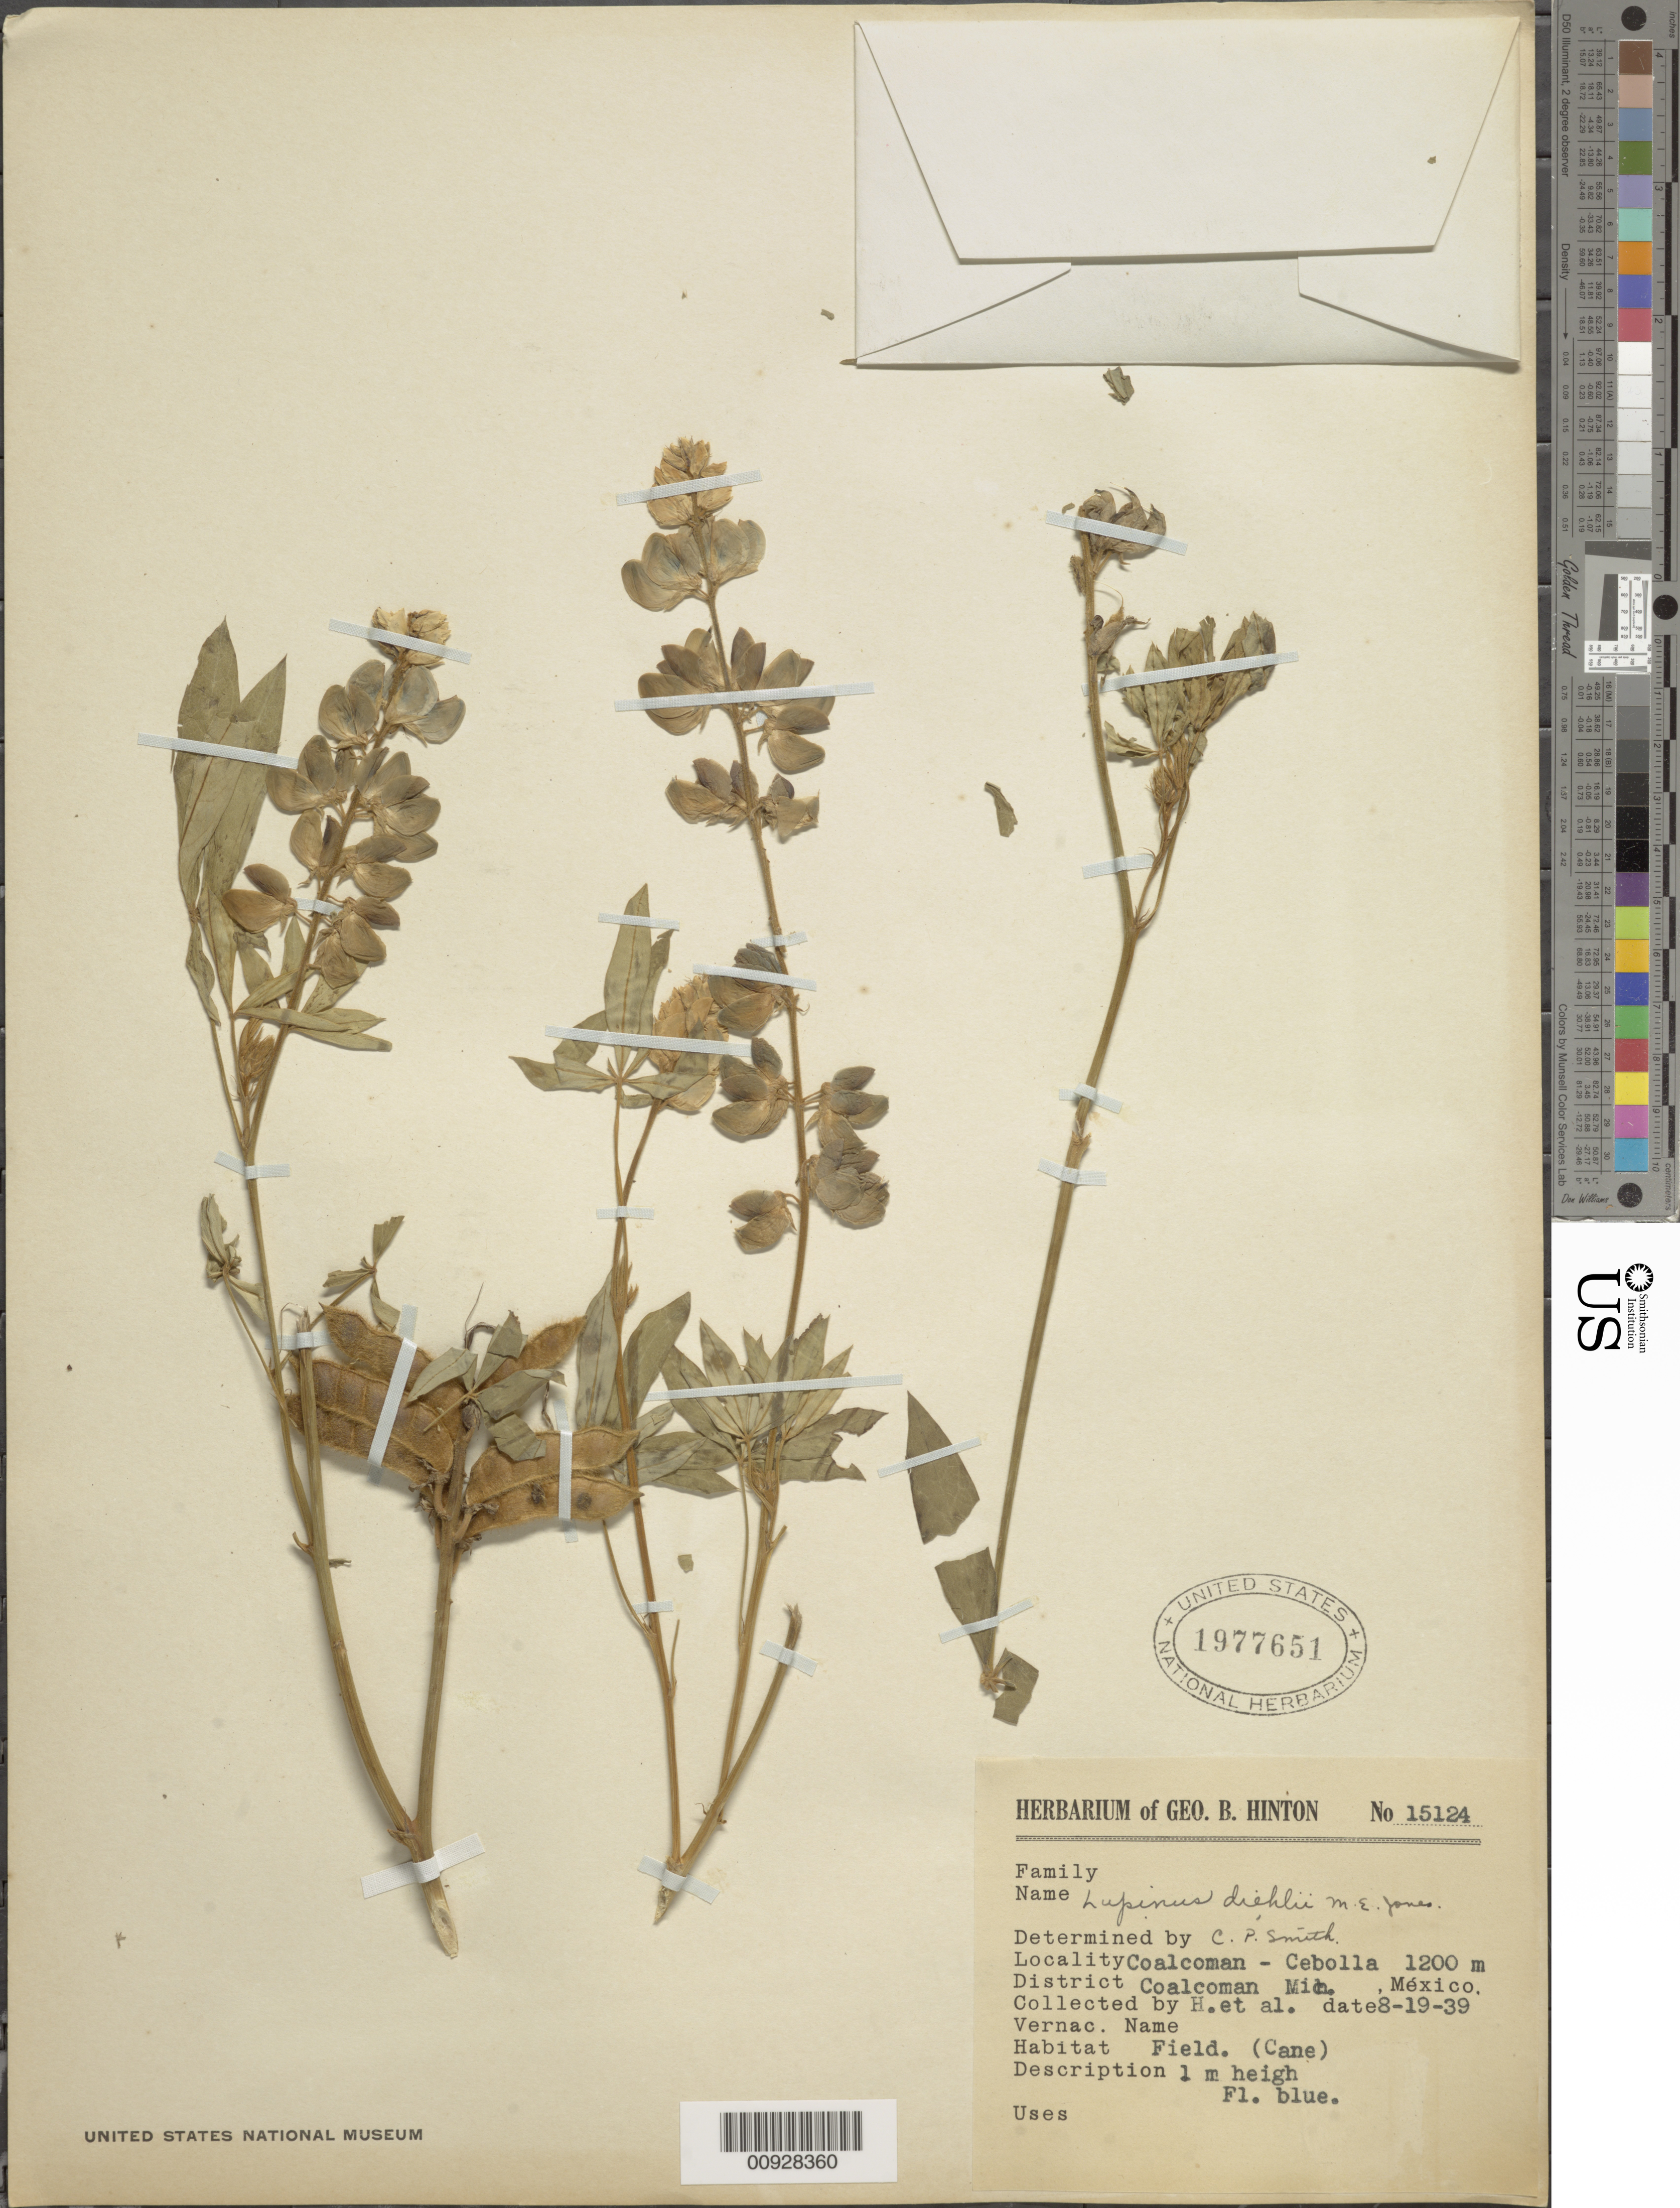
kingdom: Plantae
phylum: Tracheophyta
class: Magnoliopsida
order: Fabales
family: Fabaceae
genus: Lupinus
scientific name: Lupinus diehlii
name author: M.E. Jones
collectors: G. B. Hinton & et al.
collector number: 15124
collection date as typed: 19 Aug 1939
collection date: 1939-08-19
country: Mexico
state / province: Michoacán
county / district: Coalcomán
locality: Coalcomán - Cebolla, District Coalcomán, Michoacán.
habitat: Field. (Cane).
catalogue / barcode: US 1977651